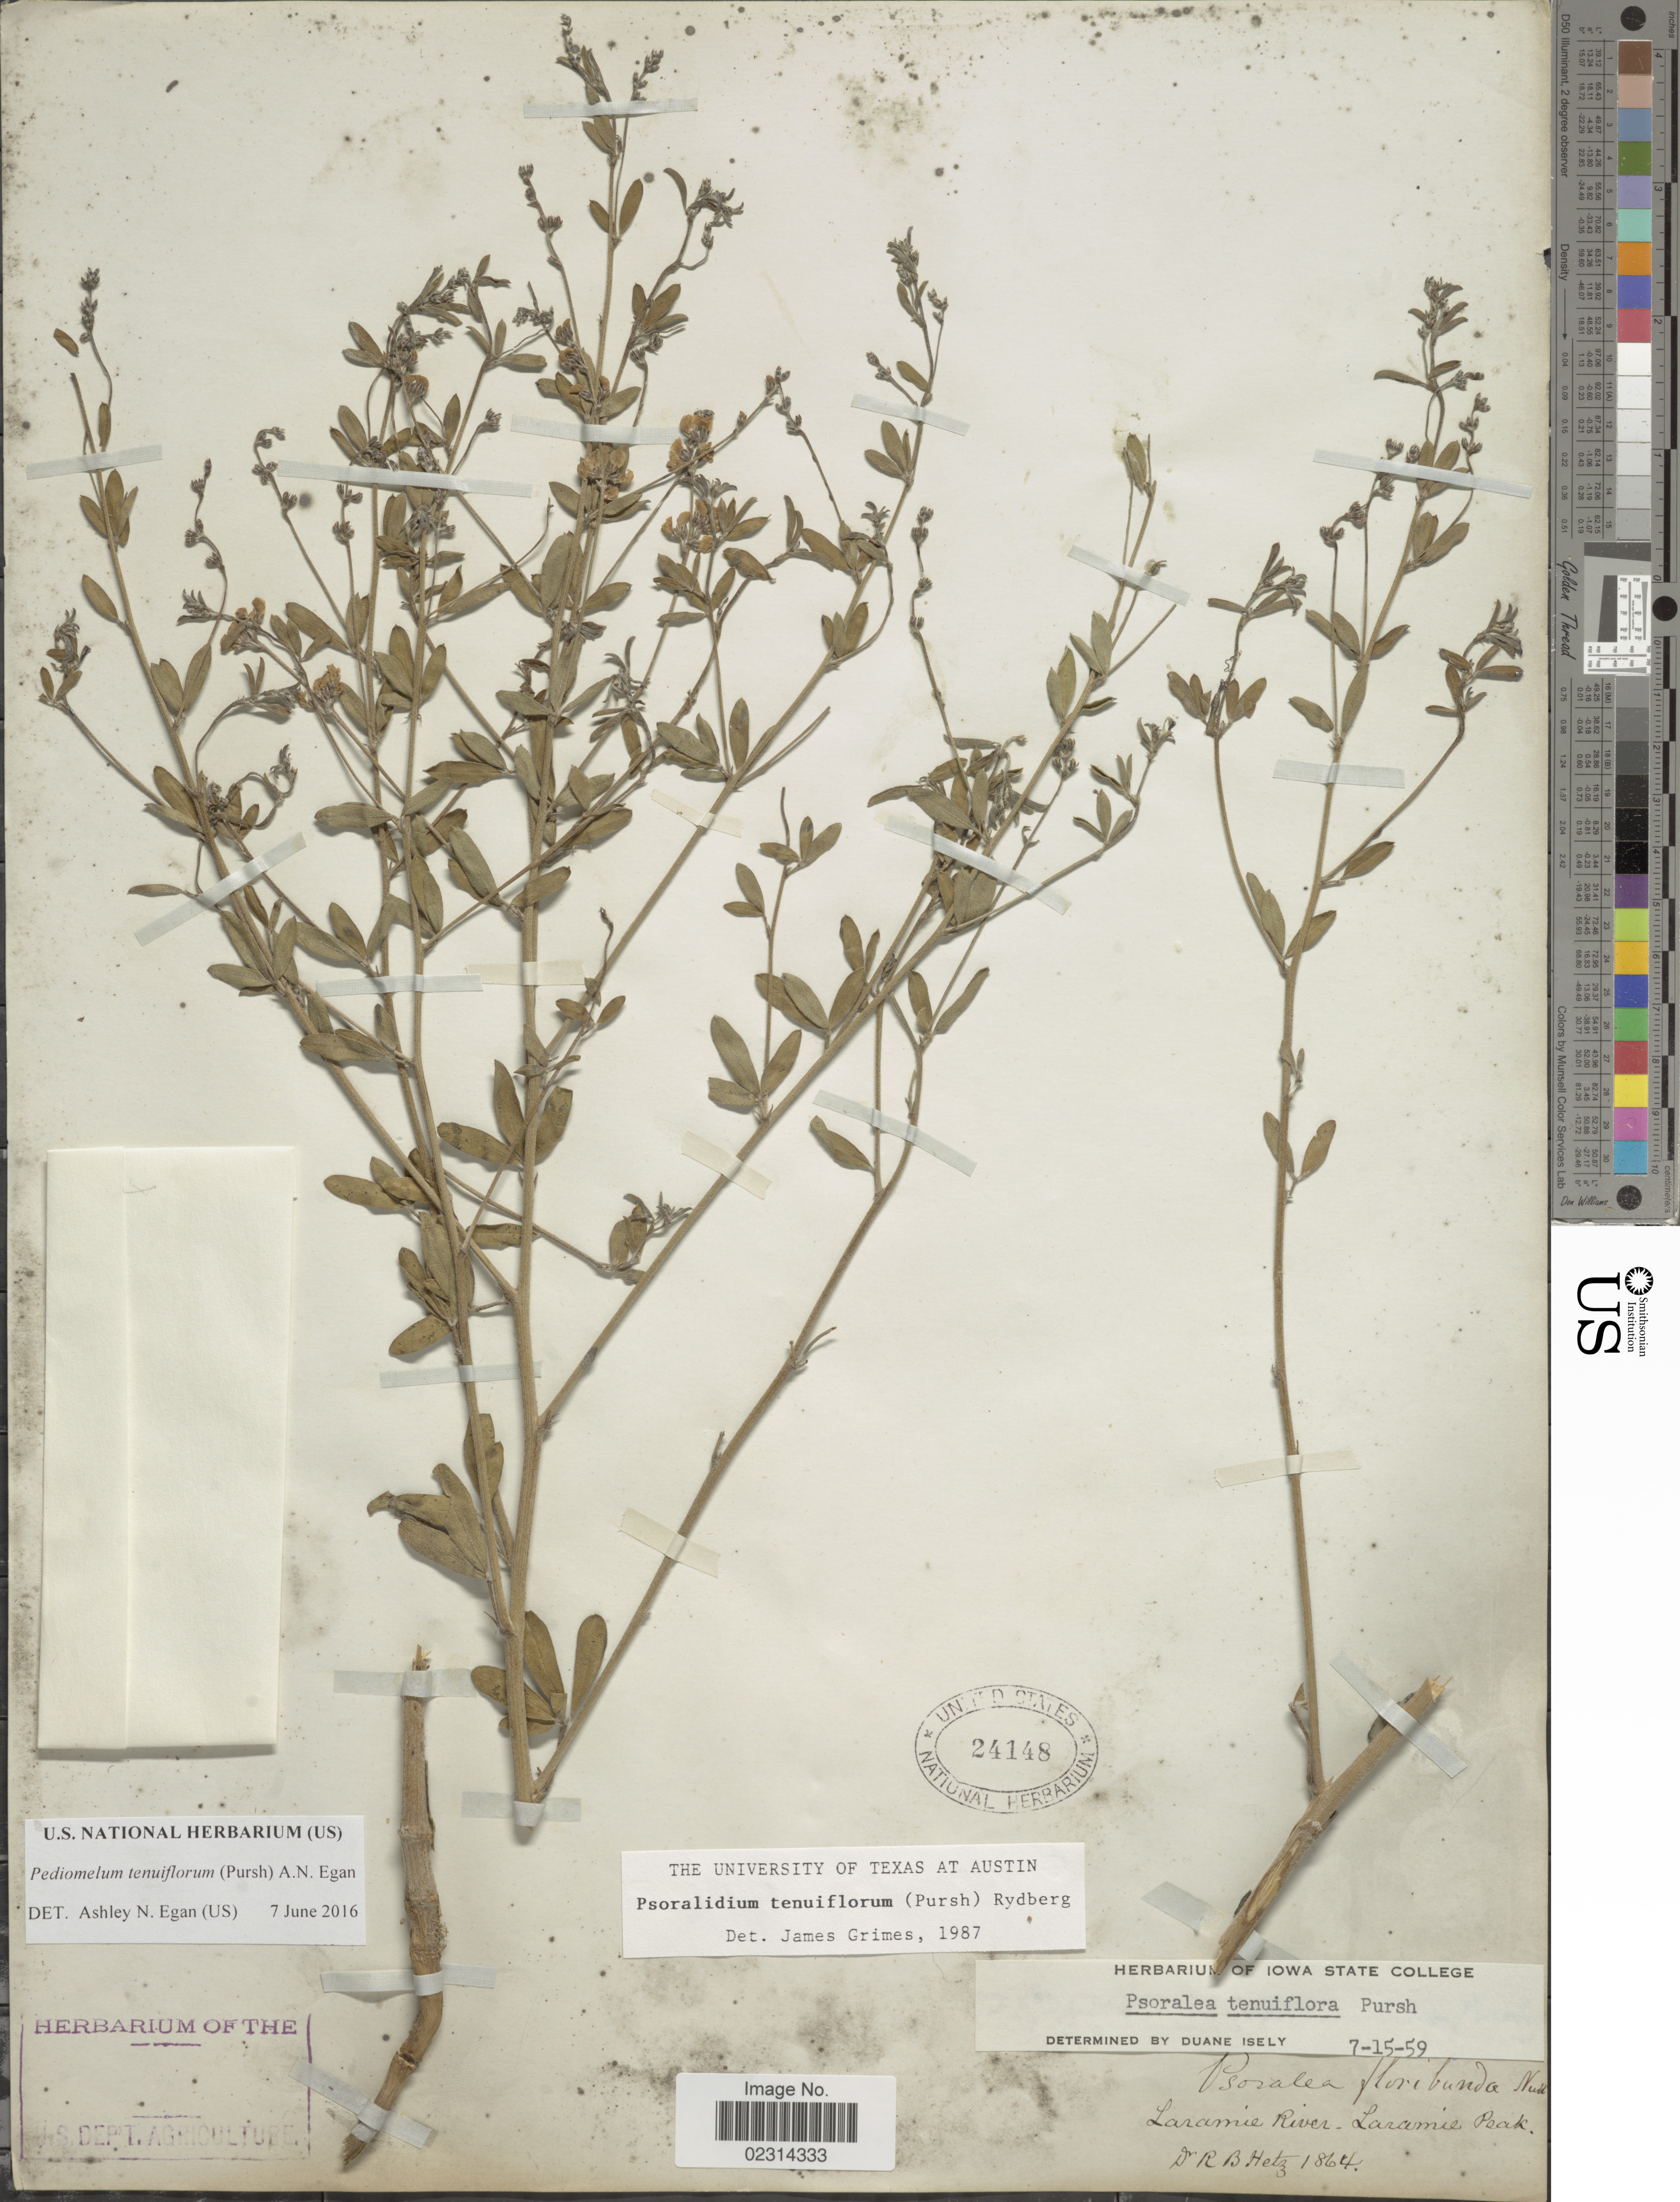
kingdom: Plantae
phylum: Tracheophyta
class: Magnoliopsida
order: Fabales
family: Fabaceae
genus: Psoralidium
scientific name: Psoralidium tenuiflorum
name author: (Pursh) Rydb.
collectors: R. Hetz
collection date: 1864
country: United States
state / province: Wyoming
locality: Laramie River - Laramie Peak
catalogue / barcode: US 24148